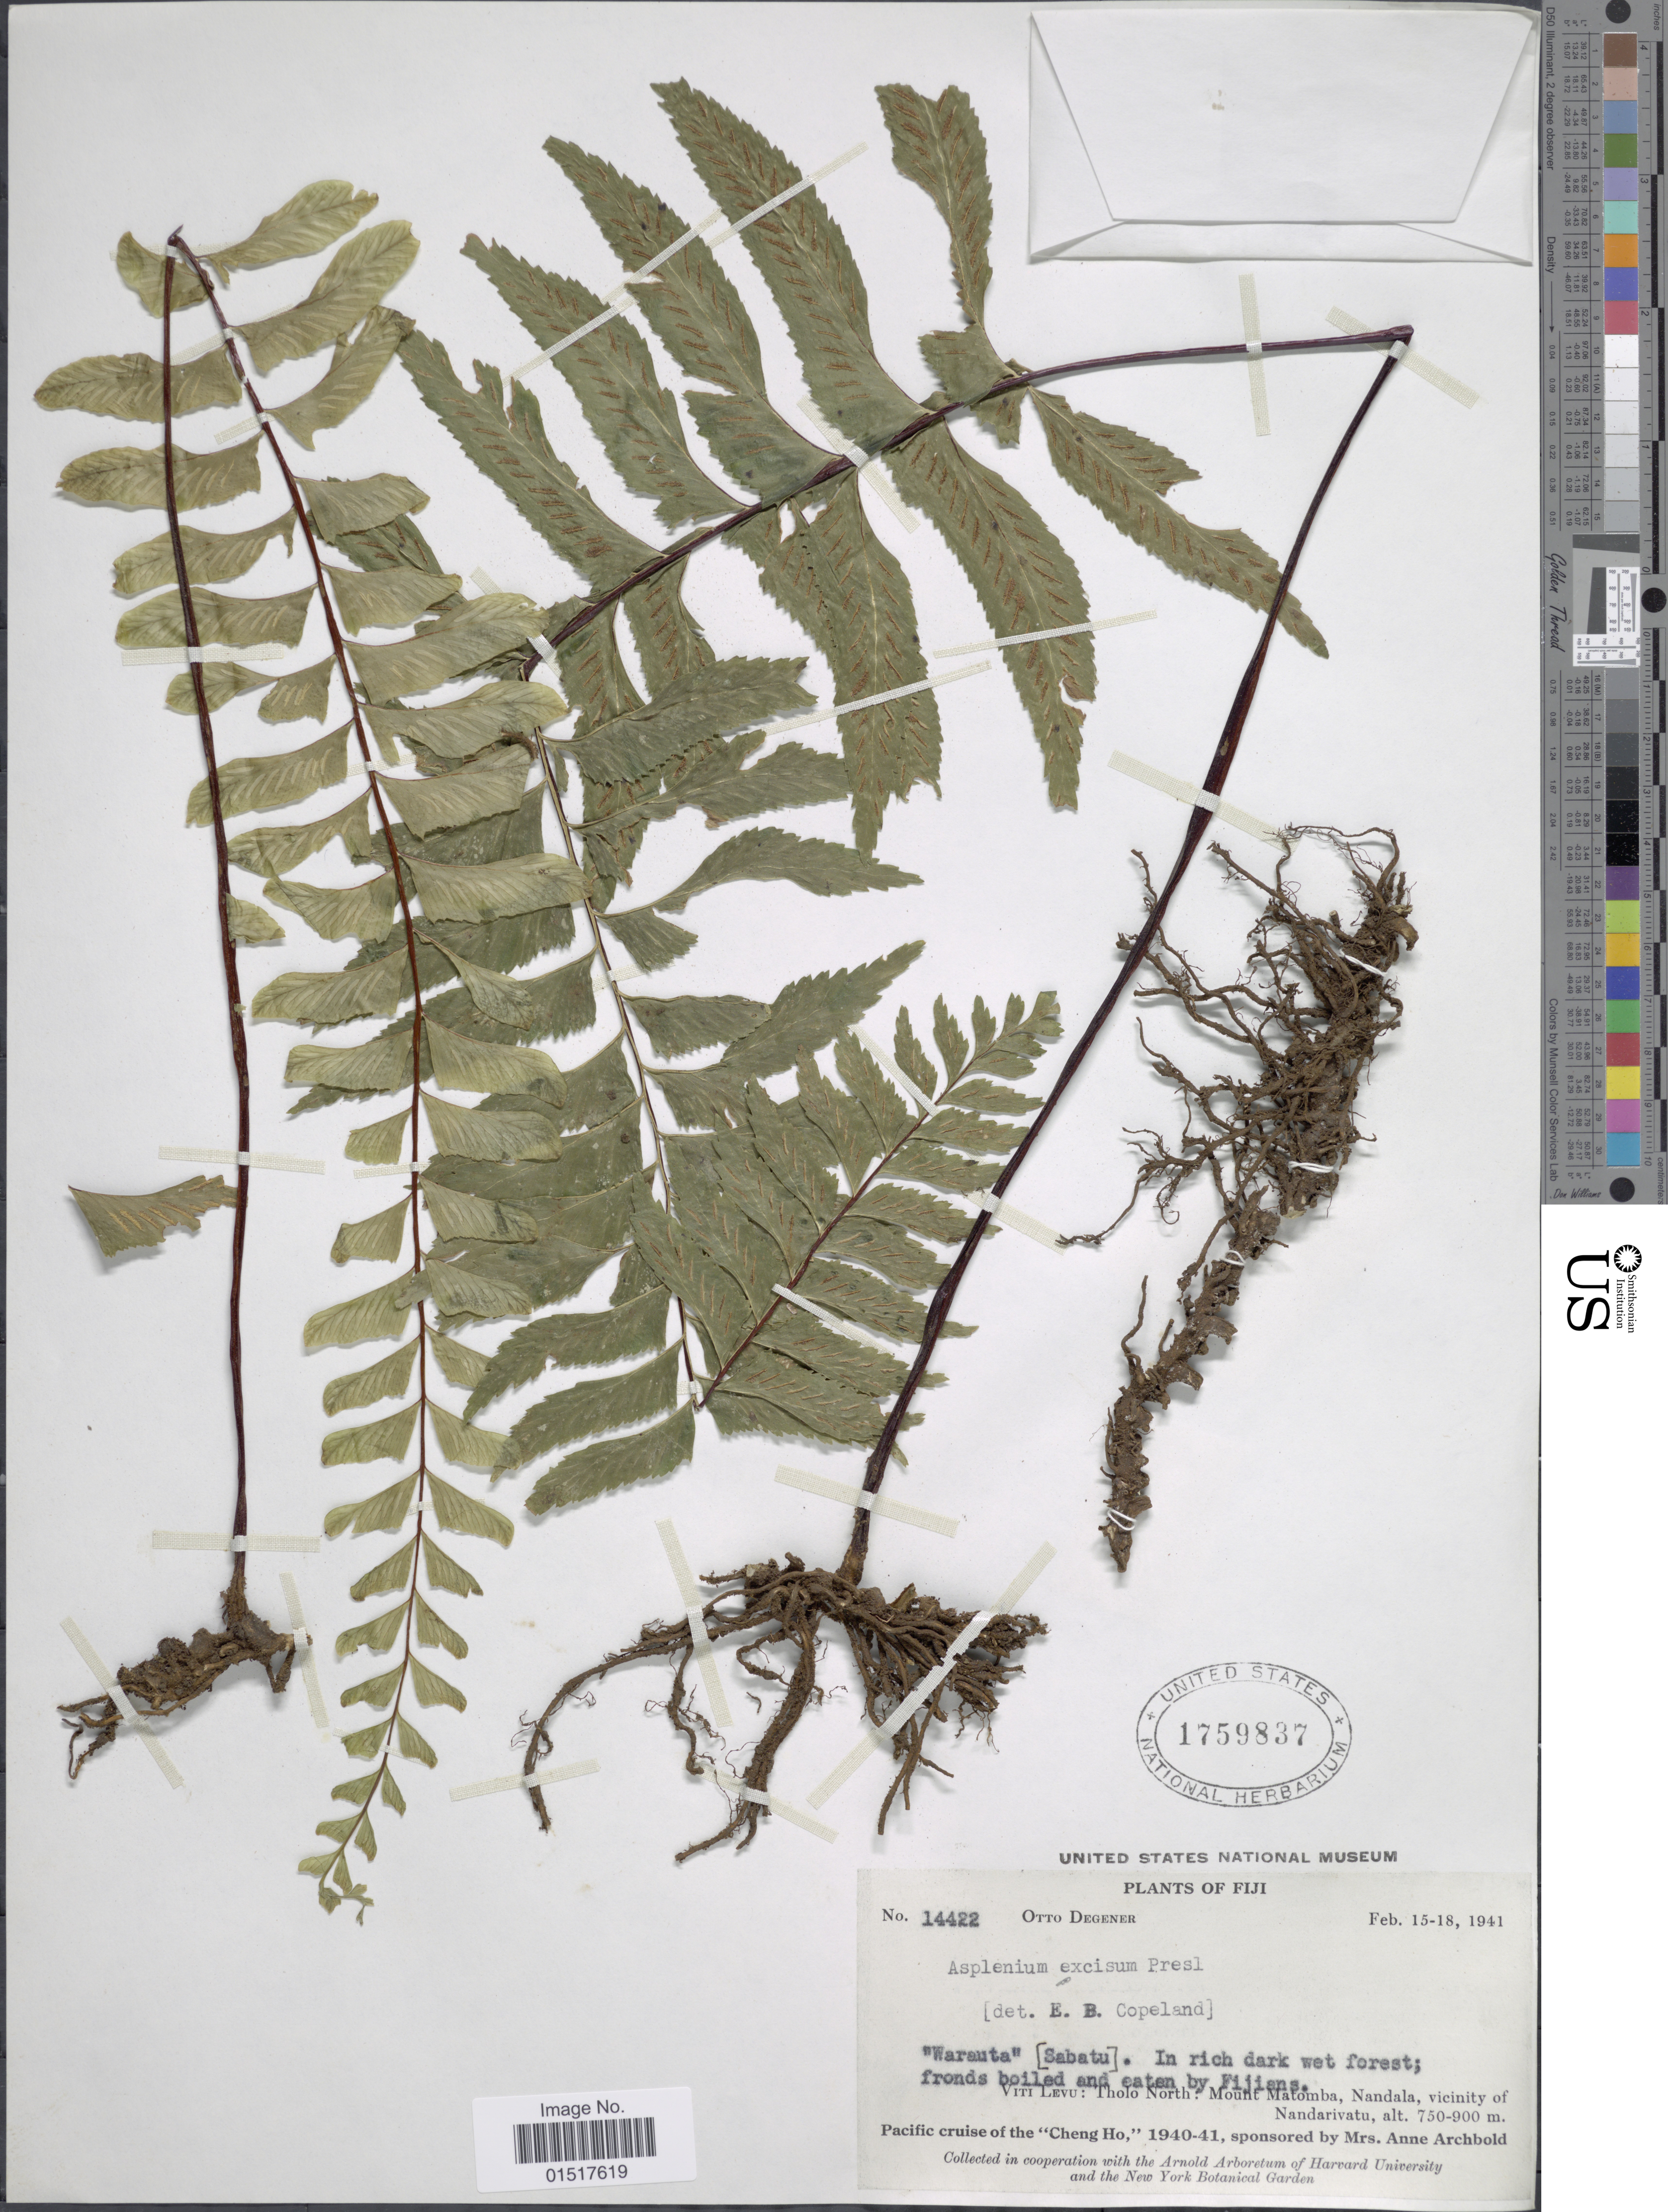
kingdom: Plantae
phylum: Tracheophyta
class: Polypodiopsida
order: Polypodiales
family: Aspleniaceae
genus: Hymenasplenium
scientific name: Hymenasplenium excisum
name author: C. Presl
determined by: Wagner, W. L., (BOT), Smithsonian Institution - National Museum of Natural History (UNITED STATES)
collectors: O. Degener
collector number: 14422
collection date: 1941-02-15/1941-02-18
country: Fiji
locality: Warauta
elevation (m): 750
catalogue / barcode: US 1759837